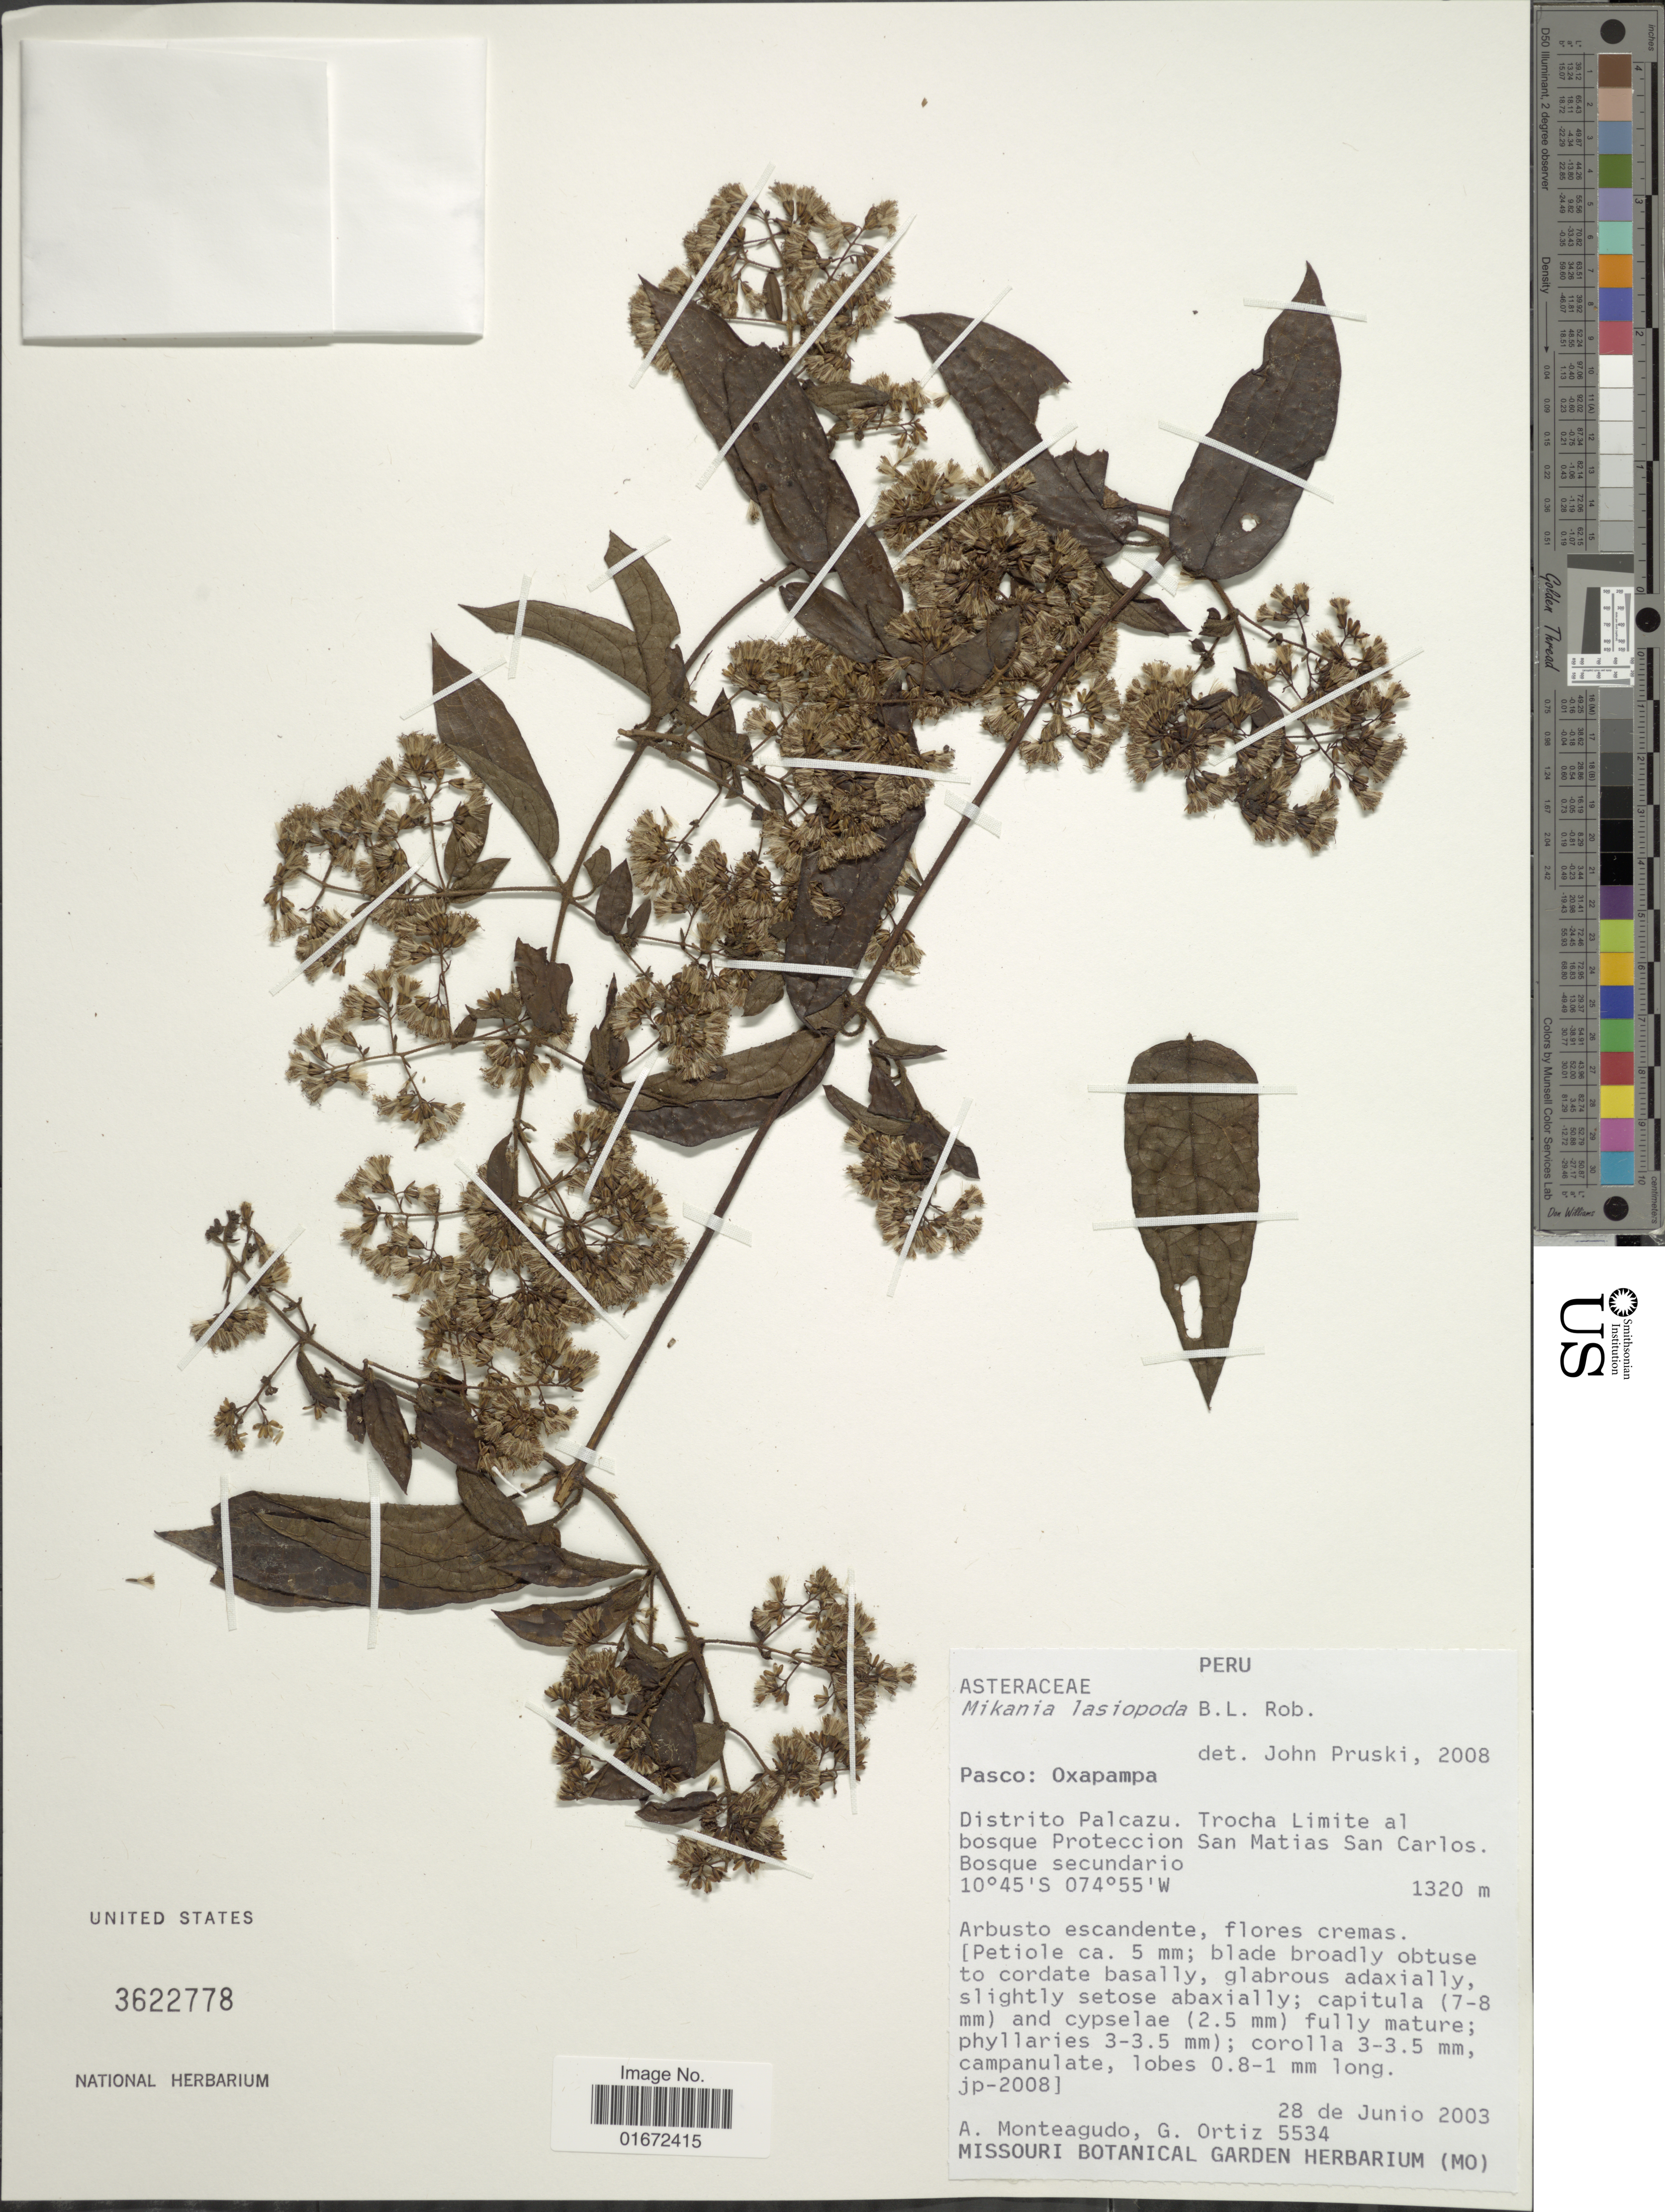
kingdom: Plantae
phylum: Tracheophyta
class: Magnoliopsida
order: Asterales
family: Asteraceae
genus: Mikania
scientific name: Mikania lasiopoda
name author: B.L. Rob.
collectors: A. Monteagudo & G. Ortiz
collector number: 5534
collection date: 2003-06-28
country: Peru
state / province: Pasco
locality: Pasco: Oxapampa. Distrito Palcazu. Trocha Limite al bosque Proteccion San Matias San Carlos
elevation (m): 1320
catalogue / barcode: US 3622778